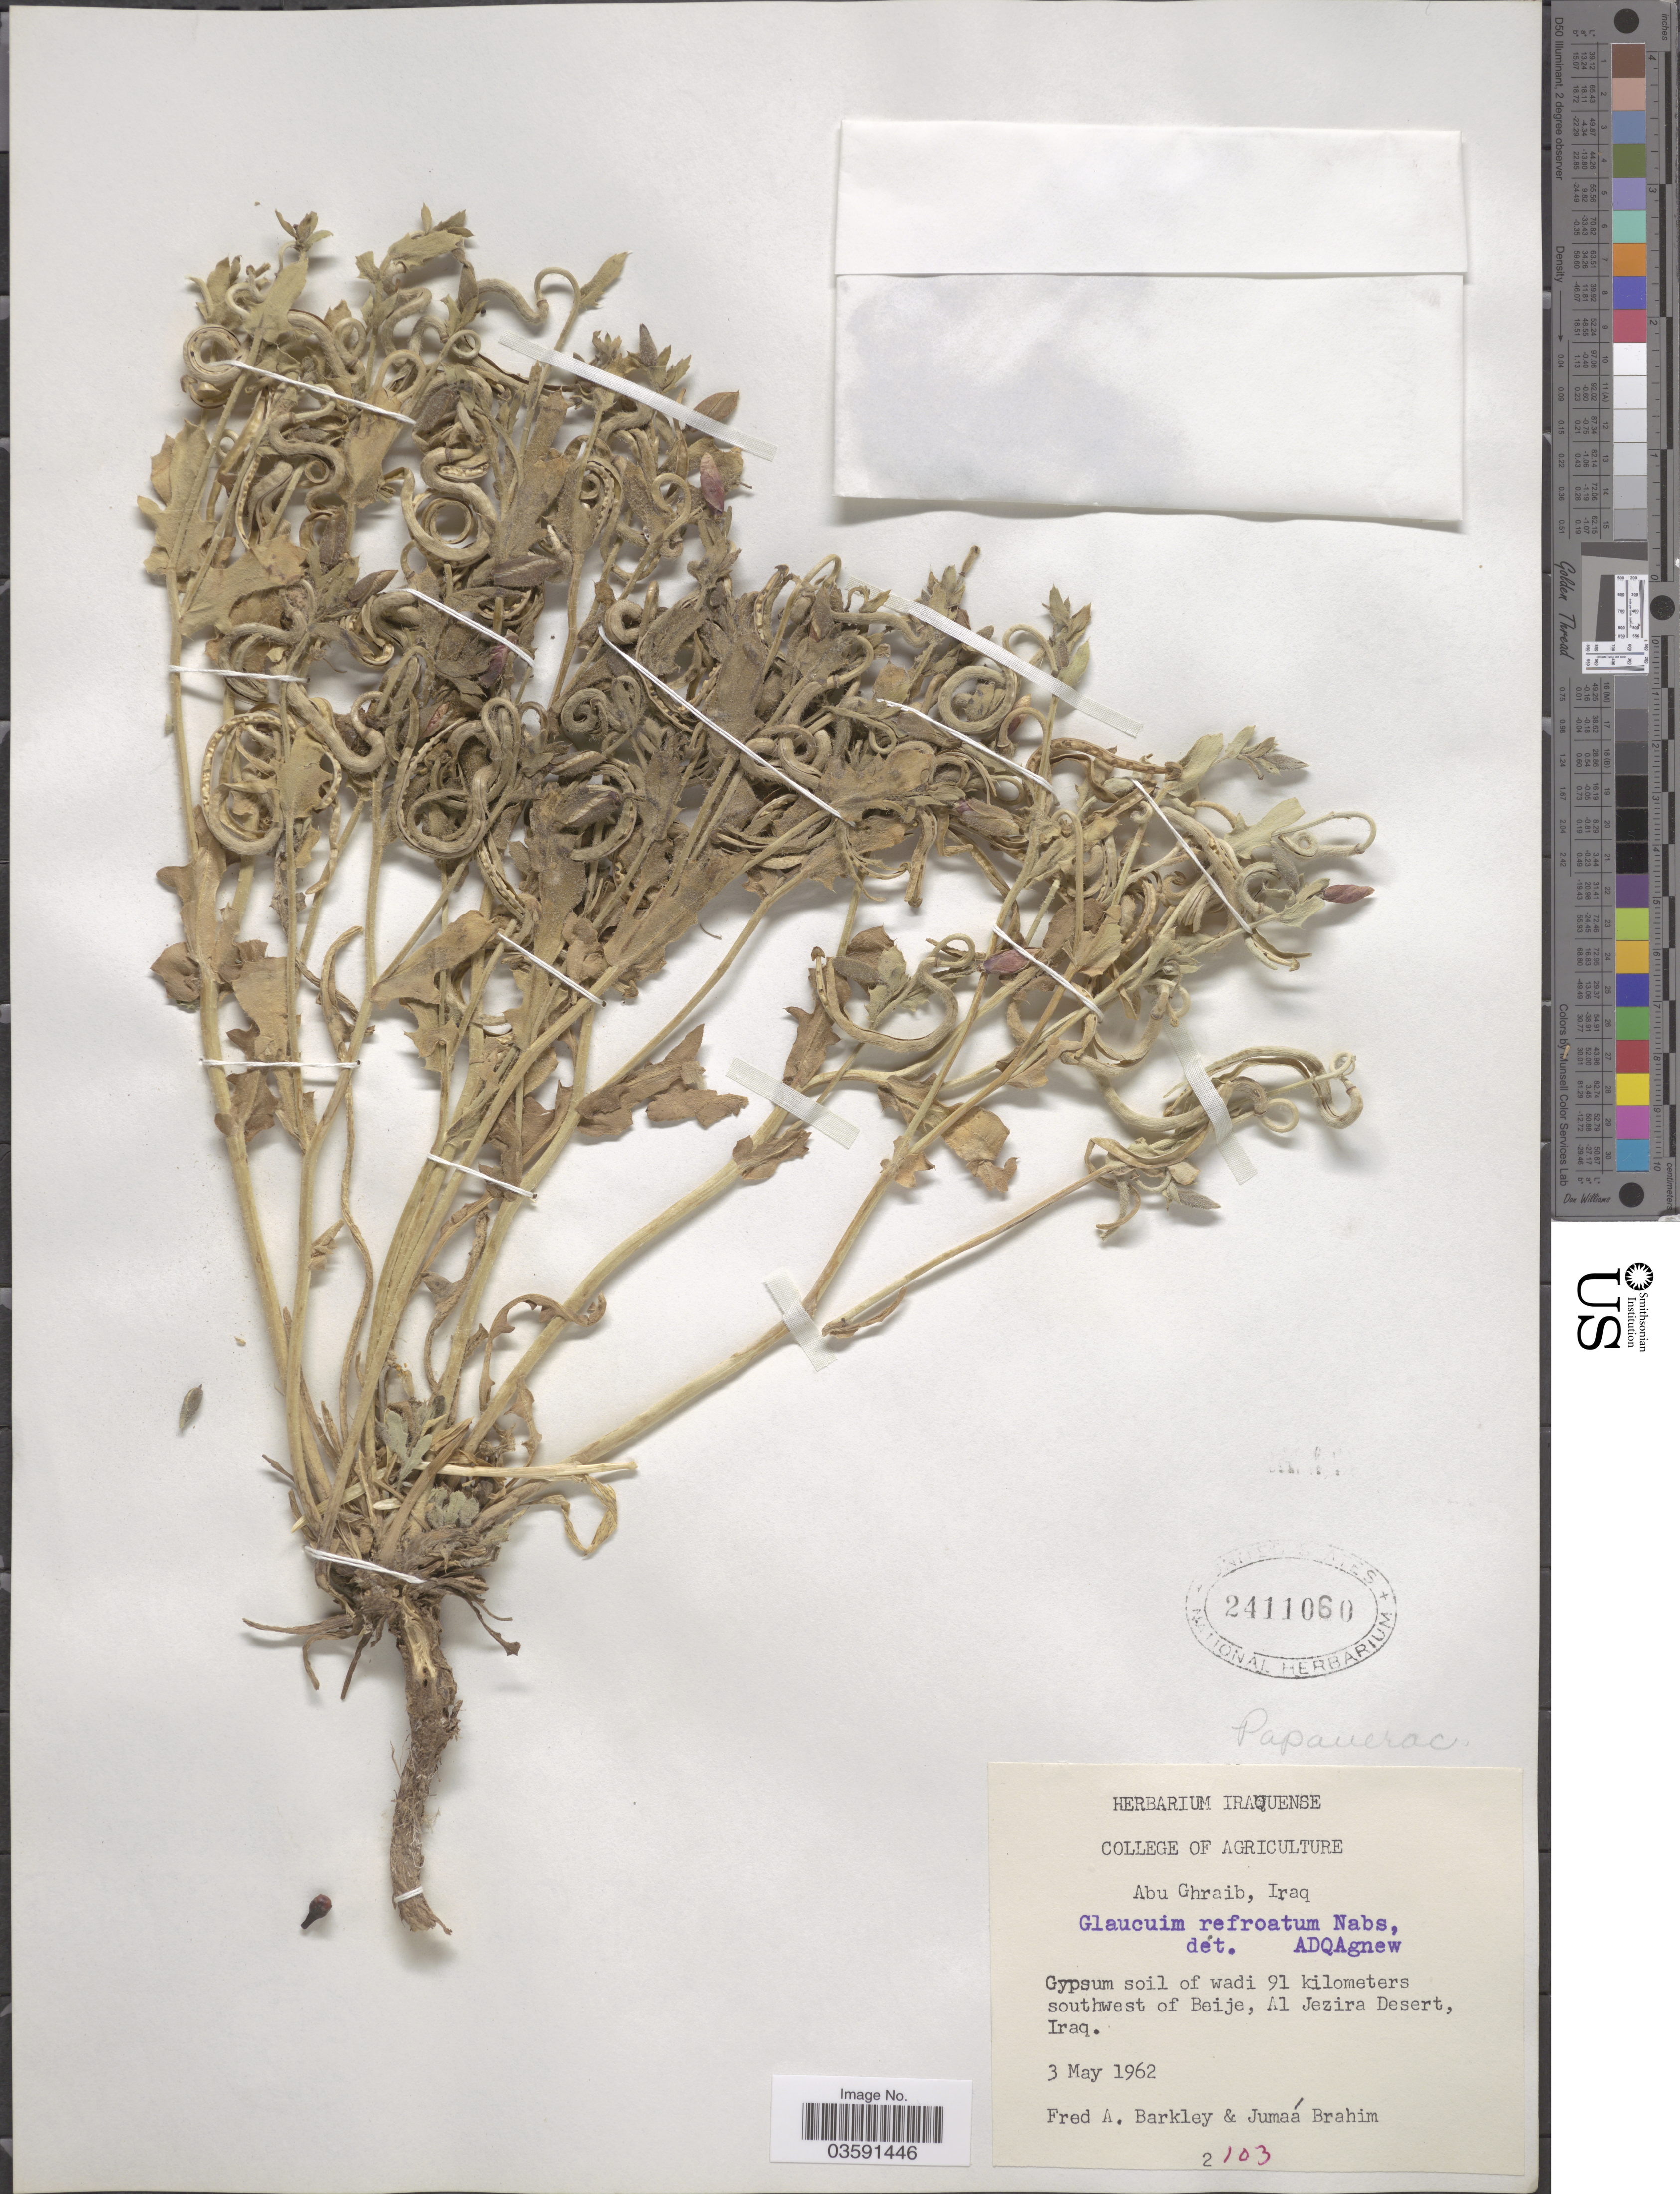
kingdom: Plantae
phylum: Tracheophyta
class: Magnoliopsida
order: Ranunculales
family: Papaveraceae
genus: Glaucium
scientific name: Glaucium refractum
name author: Nabelek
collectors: F. A. Barkley & Brahim M., J.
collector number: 2103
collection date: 1962-05-03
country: Iraq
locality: Abu Ghraib. 91 kilometers southwest of Beije, A1 Jezira Desert.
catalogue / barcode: US 2411060